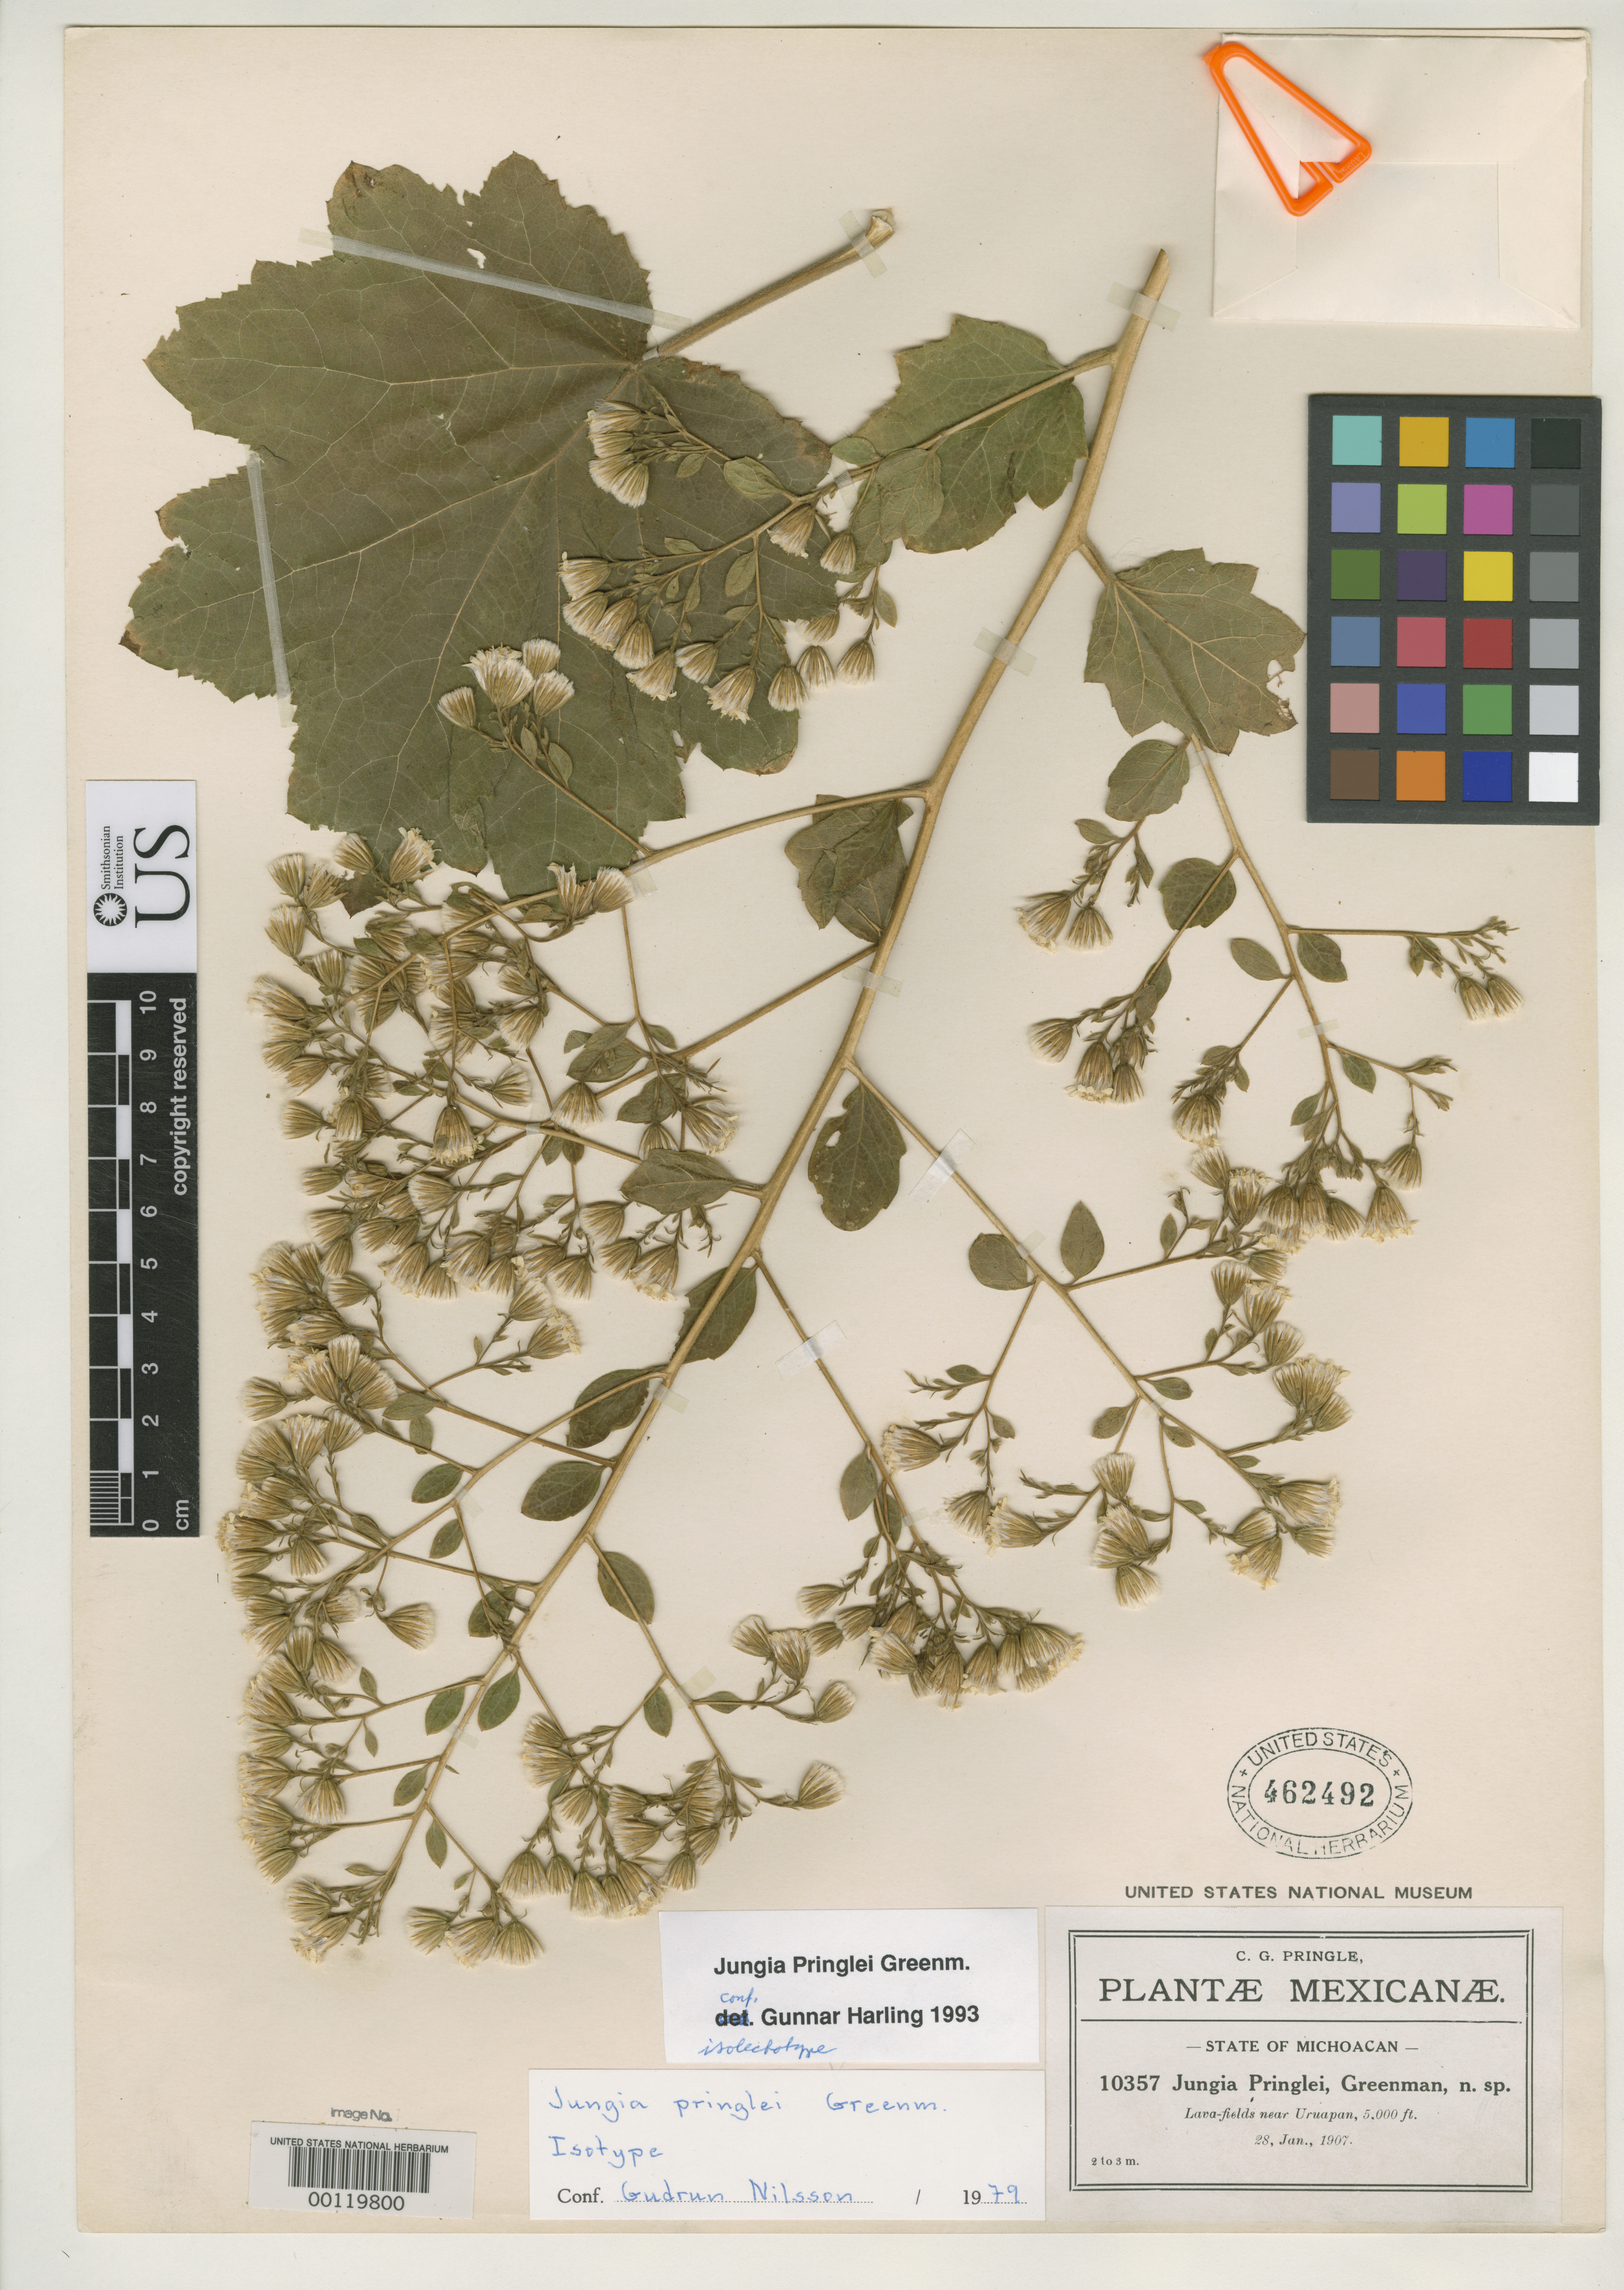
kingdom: Plantae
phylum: Tracheophyta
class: Magnoliopsida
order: Asterales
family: Asteraceae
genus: Jungia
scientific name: Jungia pringlei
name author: Greenm.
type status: Isotype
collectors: C. G. Pringle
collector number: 10357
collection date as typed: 28 Jan 1907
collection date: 1907-01-28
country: Mexico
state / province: Michoacán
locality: Lava-fields near Uruapan.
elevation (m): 1524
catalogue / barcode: US 462492